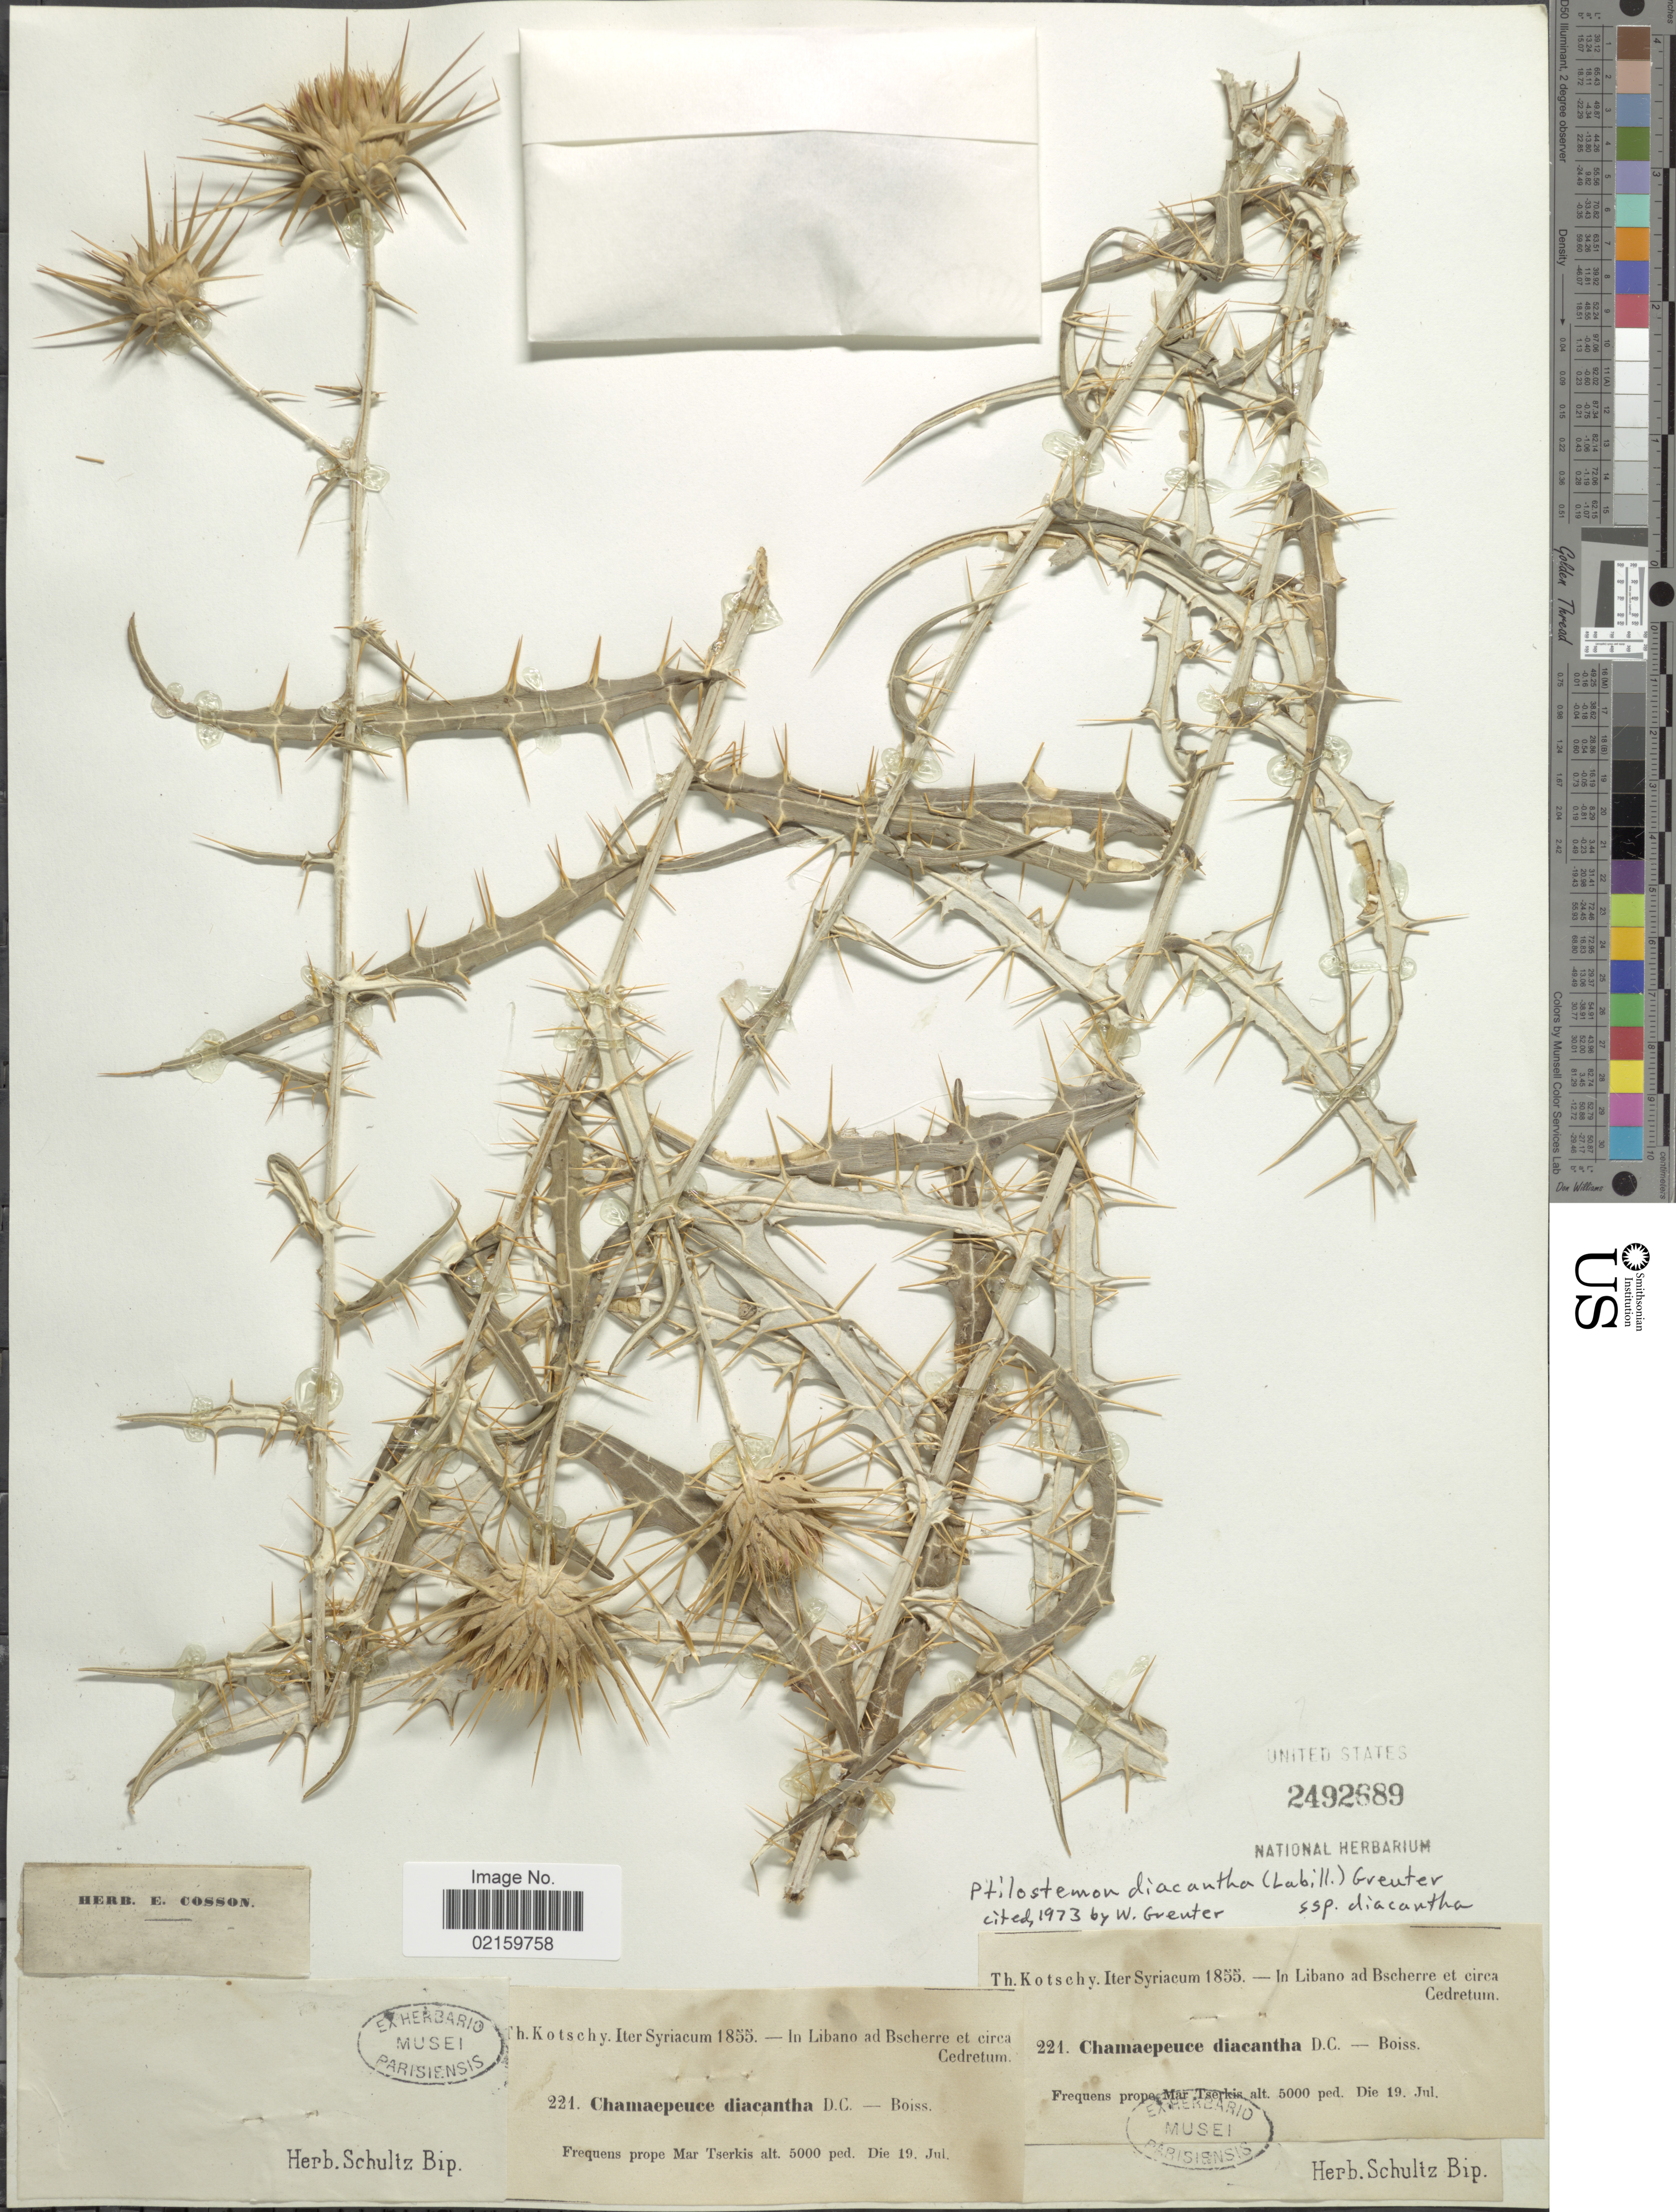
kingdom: Plantae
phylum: Tracheophyta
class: Magnoliopsida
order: Asterales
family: Asteraceae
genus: Ptilostemon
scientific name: Ptilostemon diacantha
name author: (Labill.) Greuter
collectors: K. G. Kotschy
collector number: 221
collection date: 1855-07-19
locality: In Libano ad Bscherre et circa Cedretum. Frequens prope Mar Tserkis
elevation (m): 1524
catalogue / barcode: US 2492689